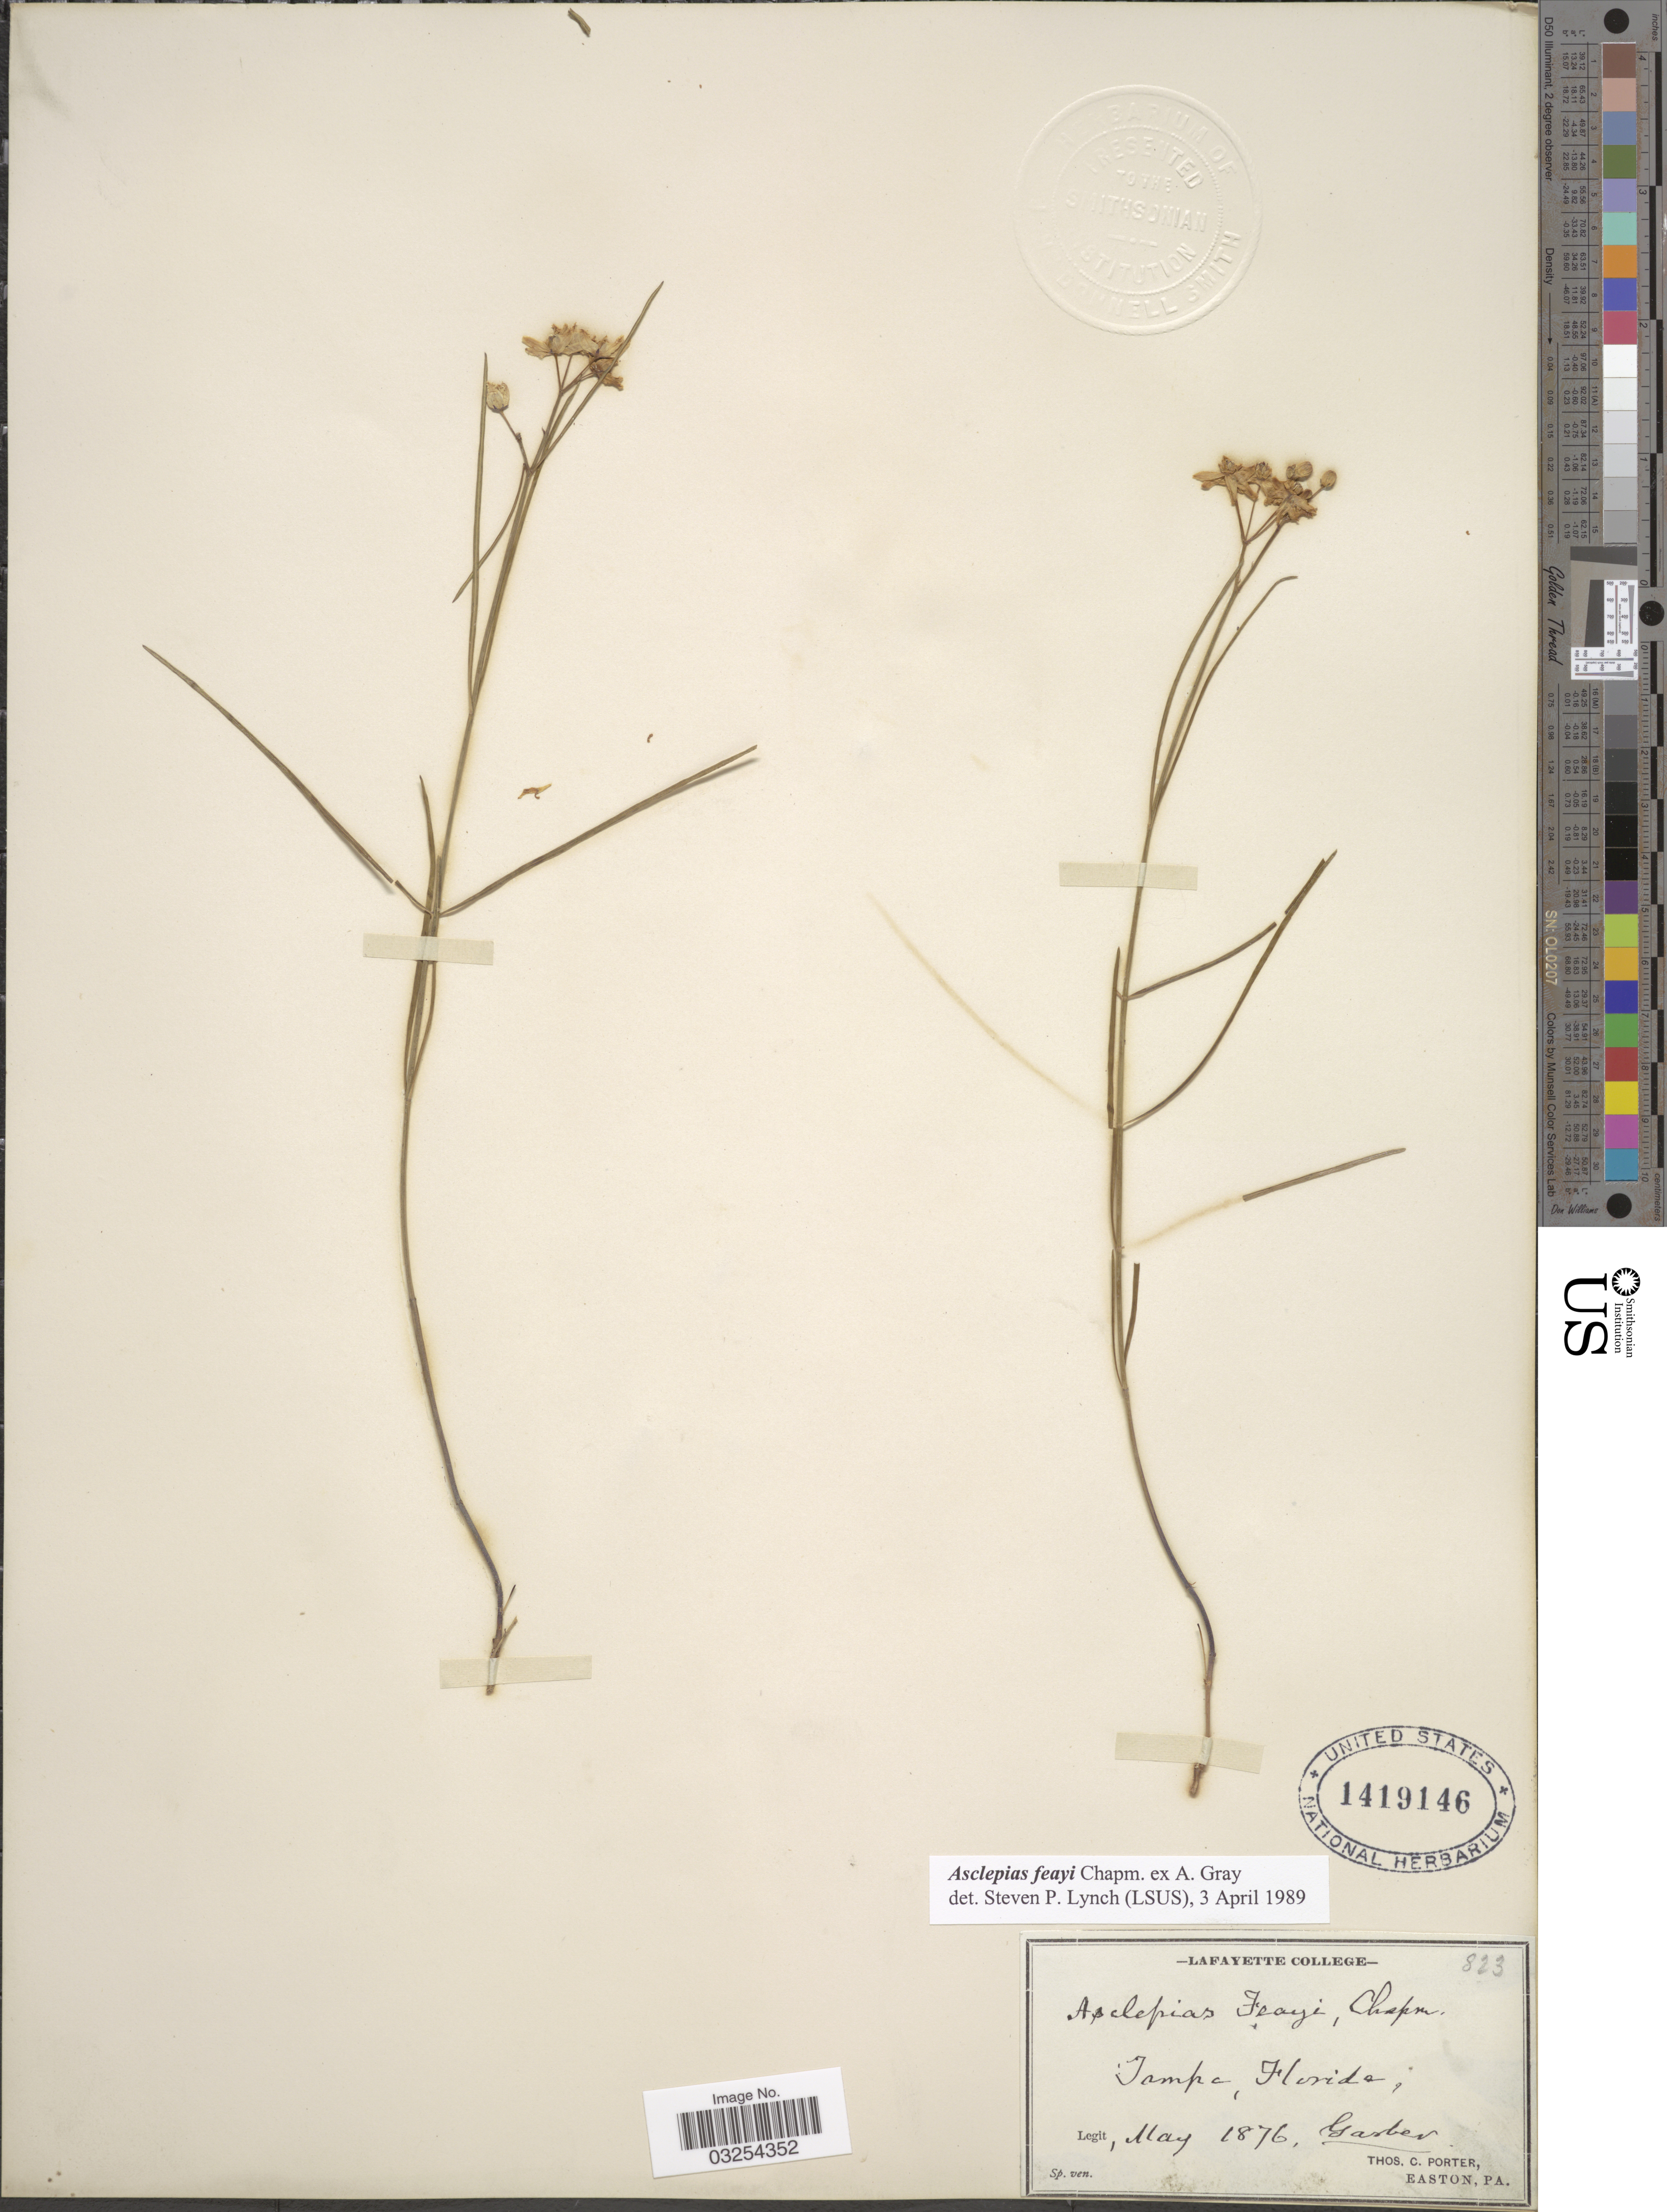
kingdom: Plantae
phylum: Tracheophyta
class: Magnoliopsida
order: Gentianales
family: Apocynaceae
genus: Asclepias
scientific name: Asclepias feayi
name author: Chapm. ex A. Gray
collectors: -- Garber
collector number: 823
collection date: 1876-05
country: United States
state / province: Florida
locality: Tampa.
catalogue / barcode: US 1419146